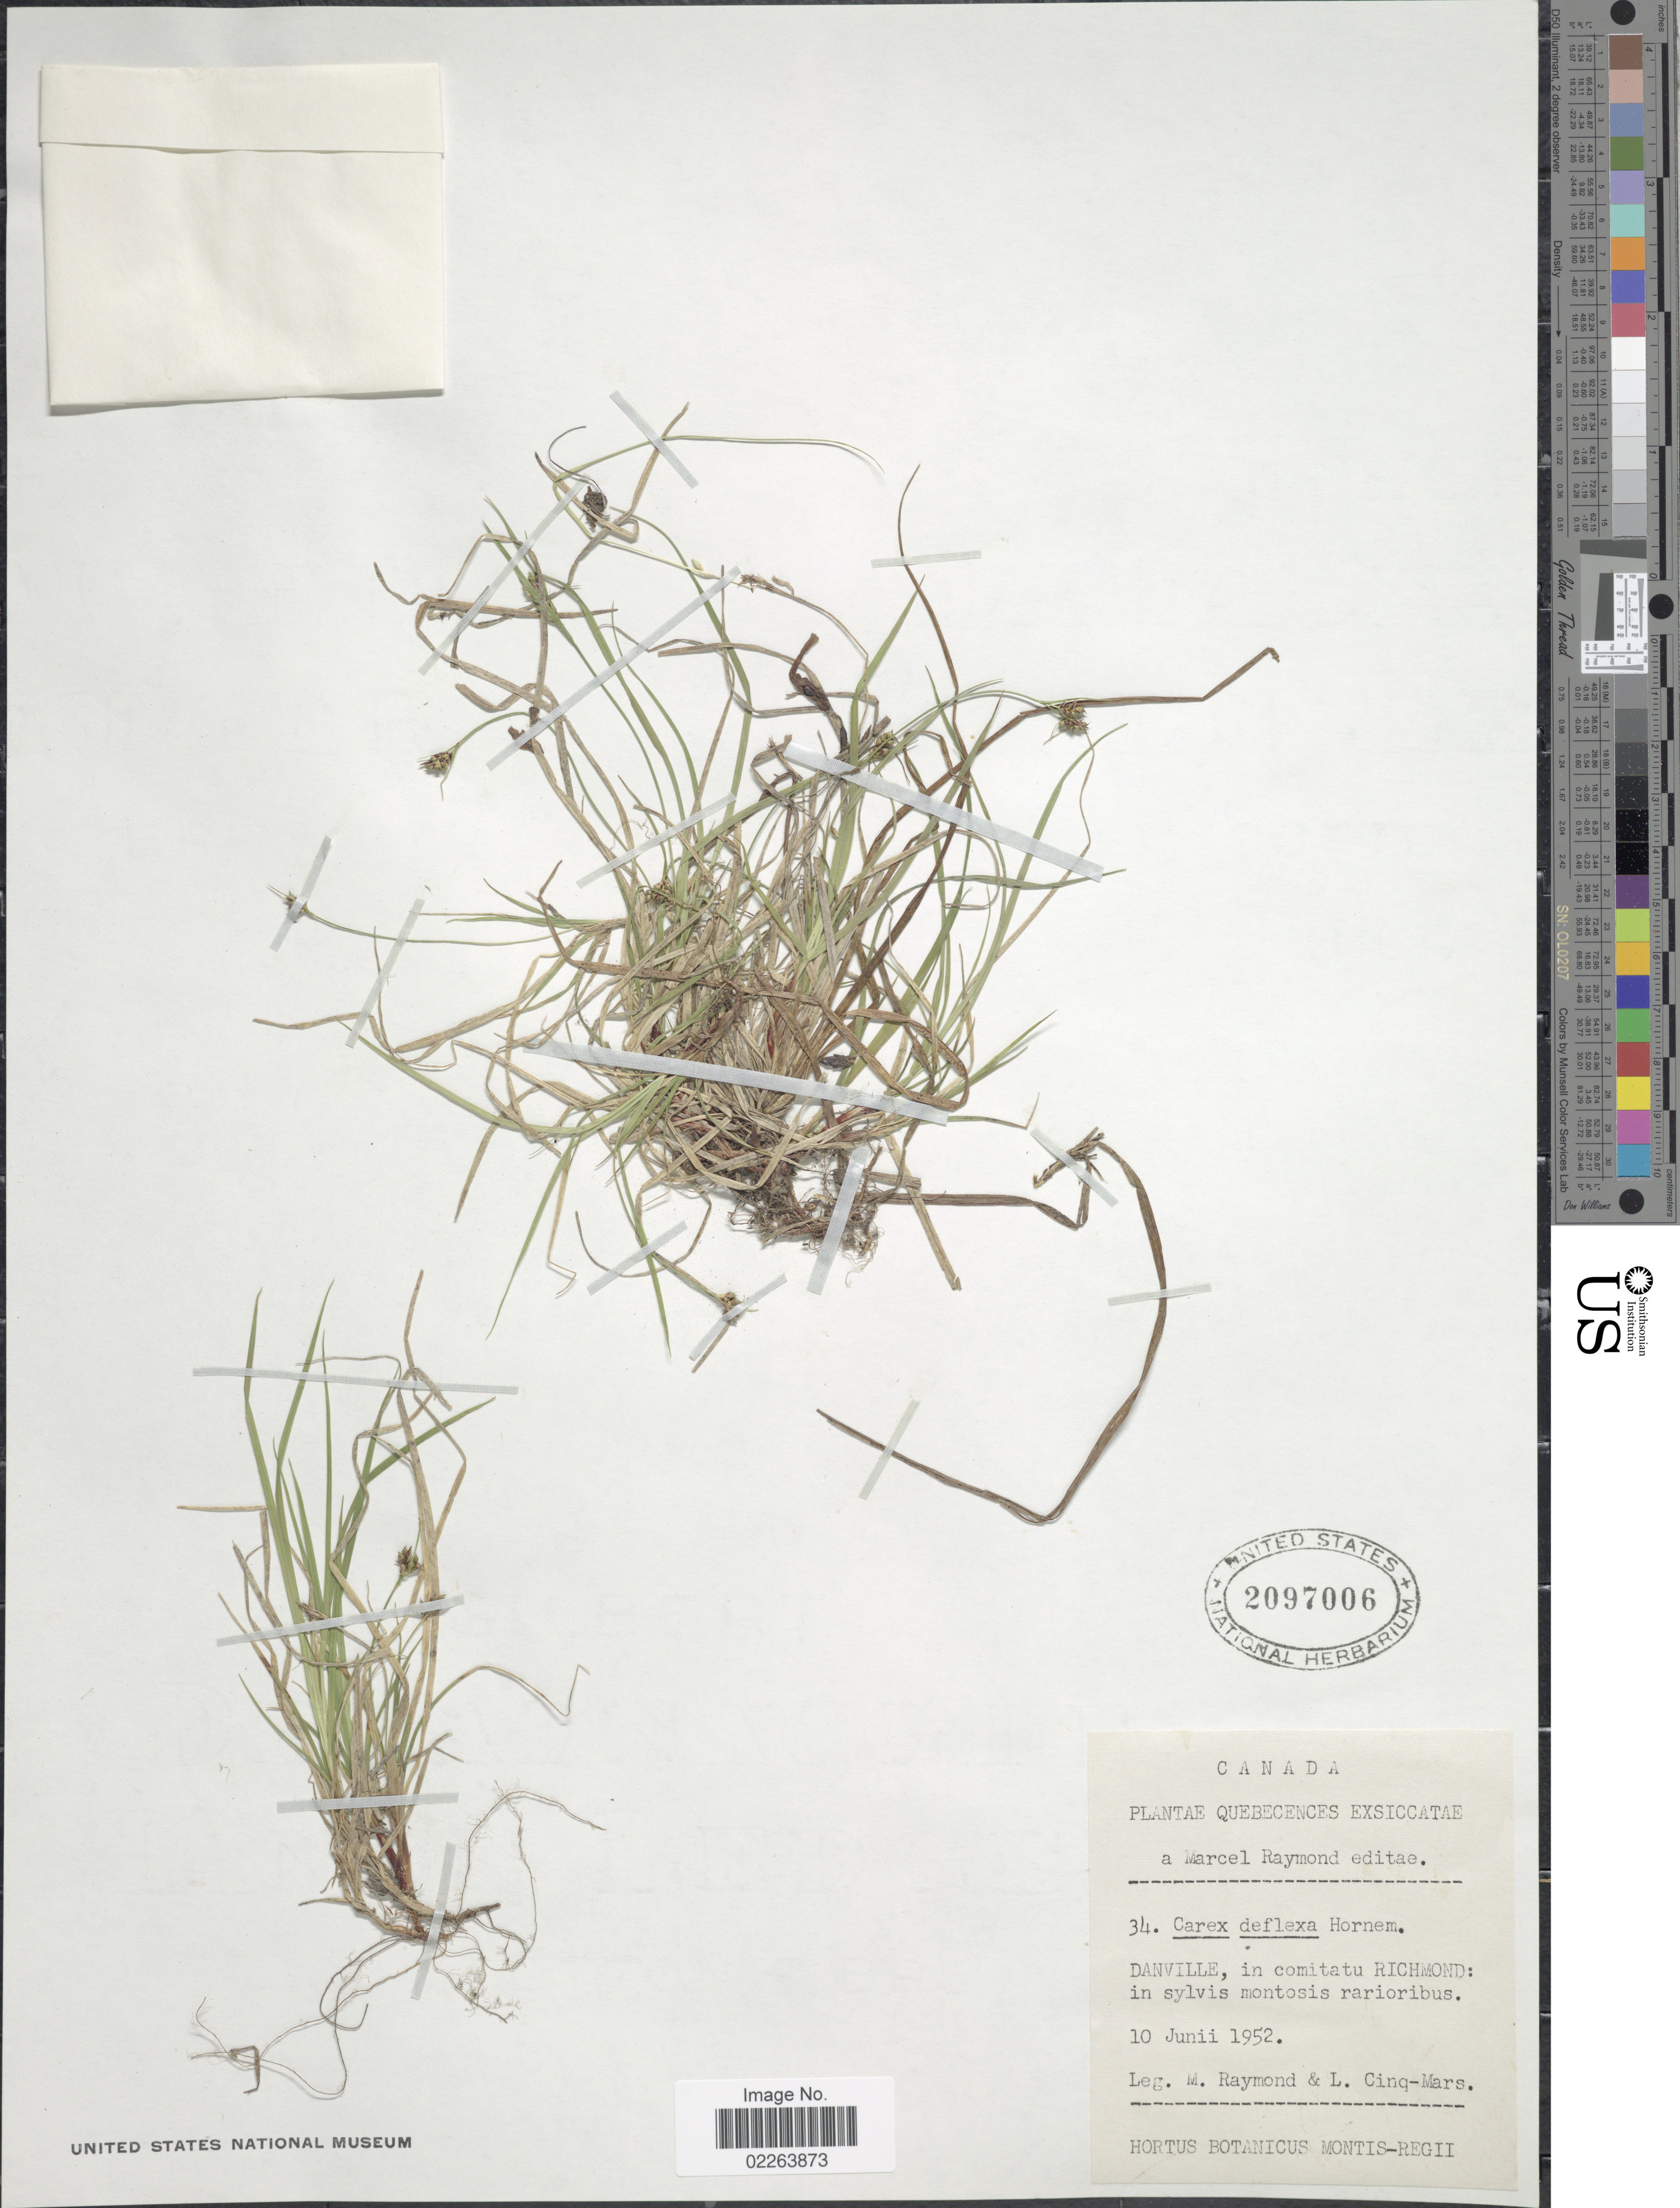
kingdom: Plantae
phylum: Tracheophyta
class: Liliopsida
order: Poales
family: Cyperaceae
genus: Carex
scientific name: Carex deflexa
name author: Hornem.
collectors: M. Raymond & L. Cinq-Mars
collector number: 34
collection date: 1952-06-10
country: Canada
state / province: Quebec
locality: Danville, in comitatu Richmond: in silvis montosis rarioribus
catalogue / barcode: US 2097006